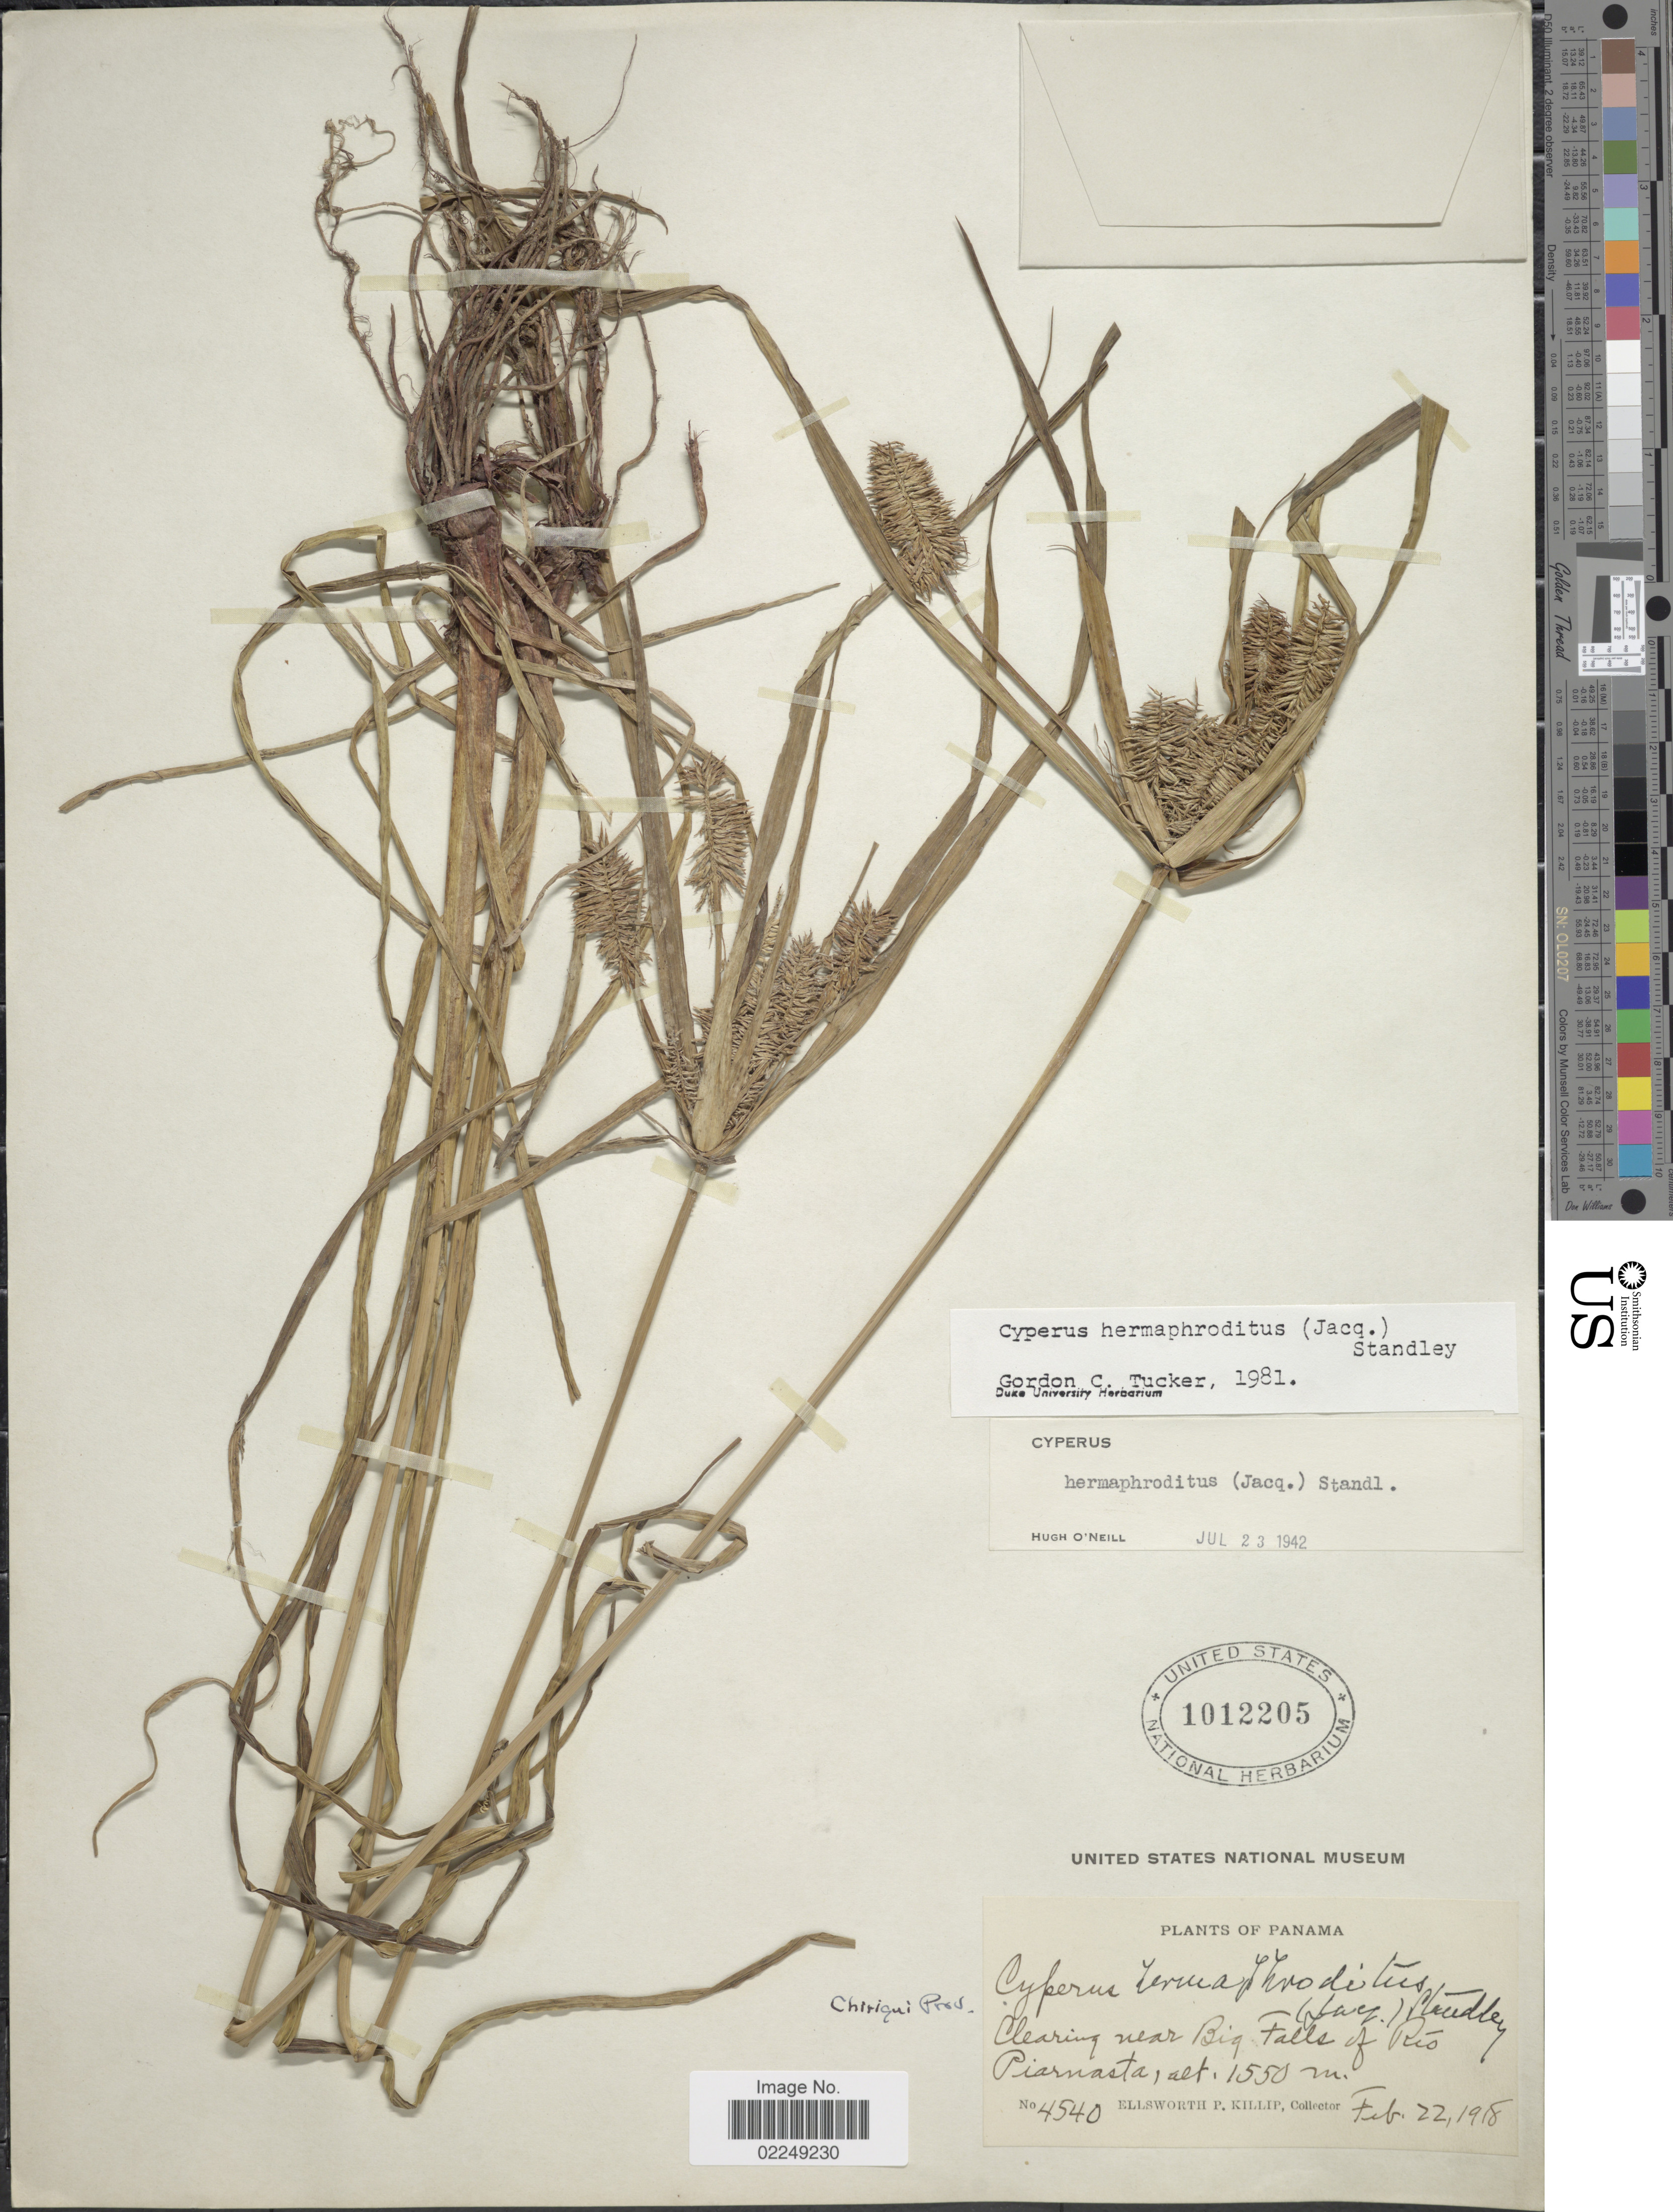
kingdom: Plantae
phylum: Tracheophyta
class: Liliopsida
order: Poales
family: Cyperaceae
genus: Cyperus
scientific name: Cyperus hermaphroditus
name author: (Jacq.) Standl.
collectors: E. P. Killip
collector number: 4540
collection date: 1918-02-22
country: Panama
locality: Clearing near Big Falls of Rio Piarnasta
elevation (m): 1550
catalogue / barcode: US 1012205